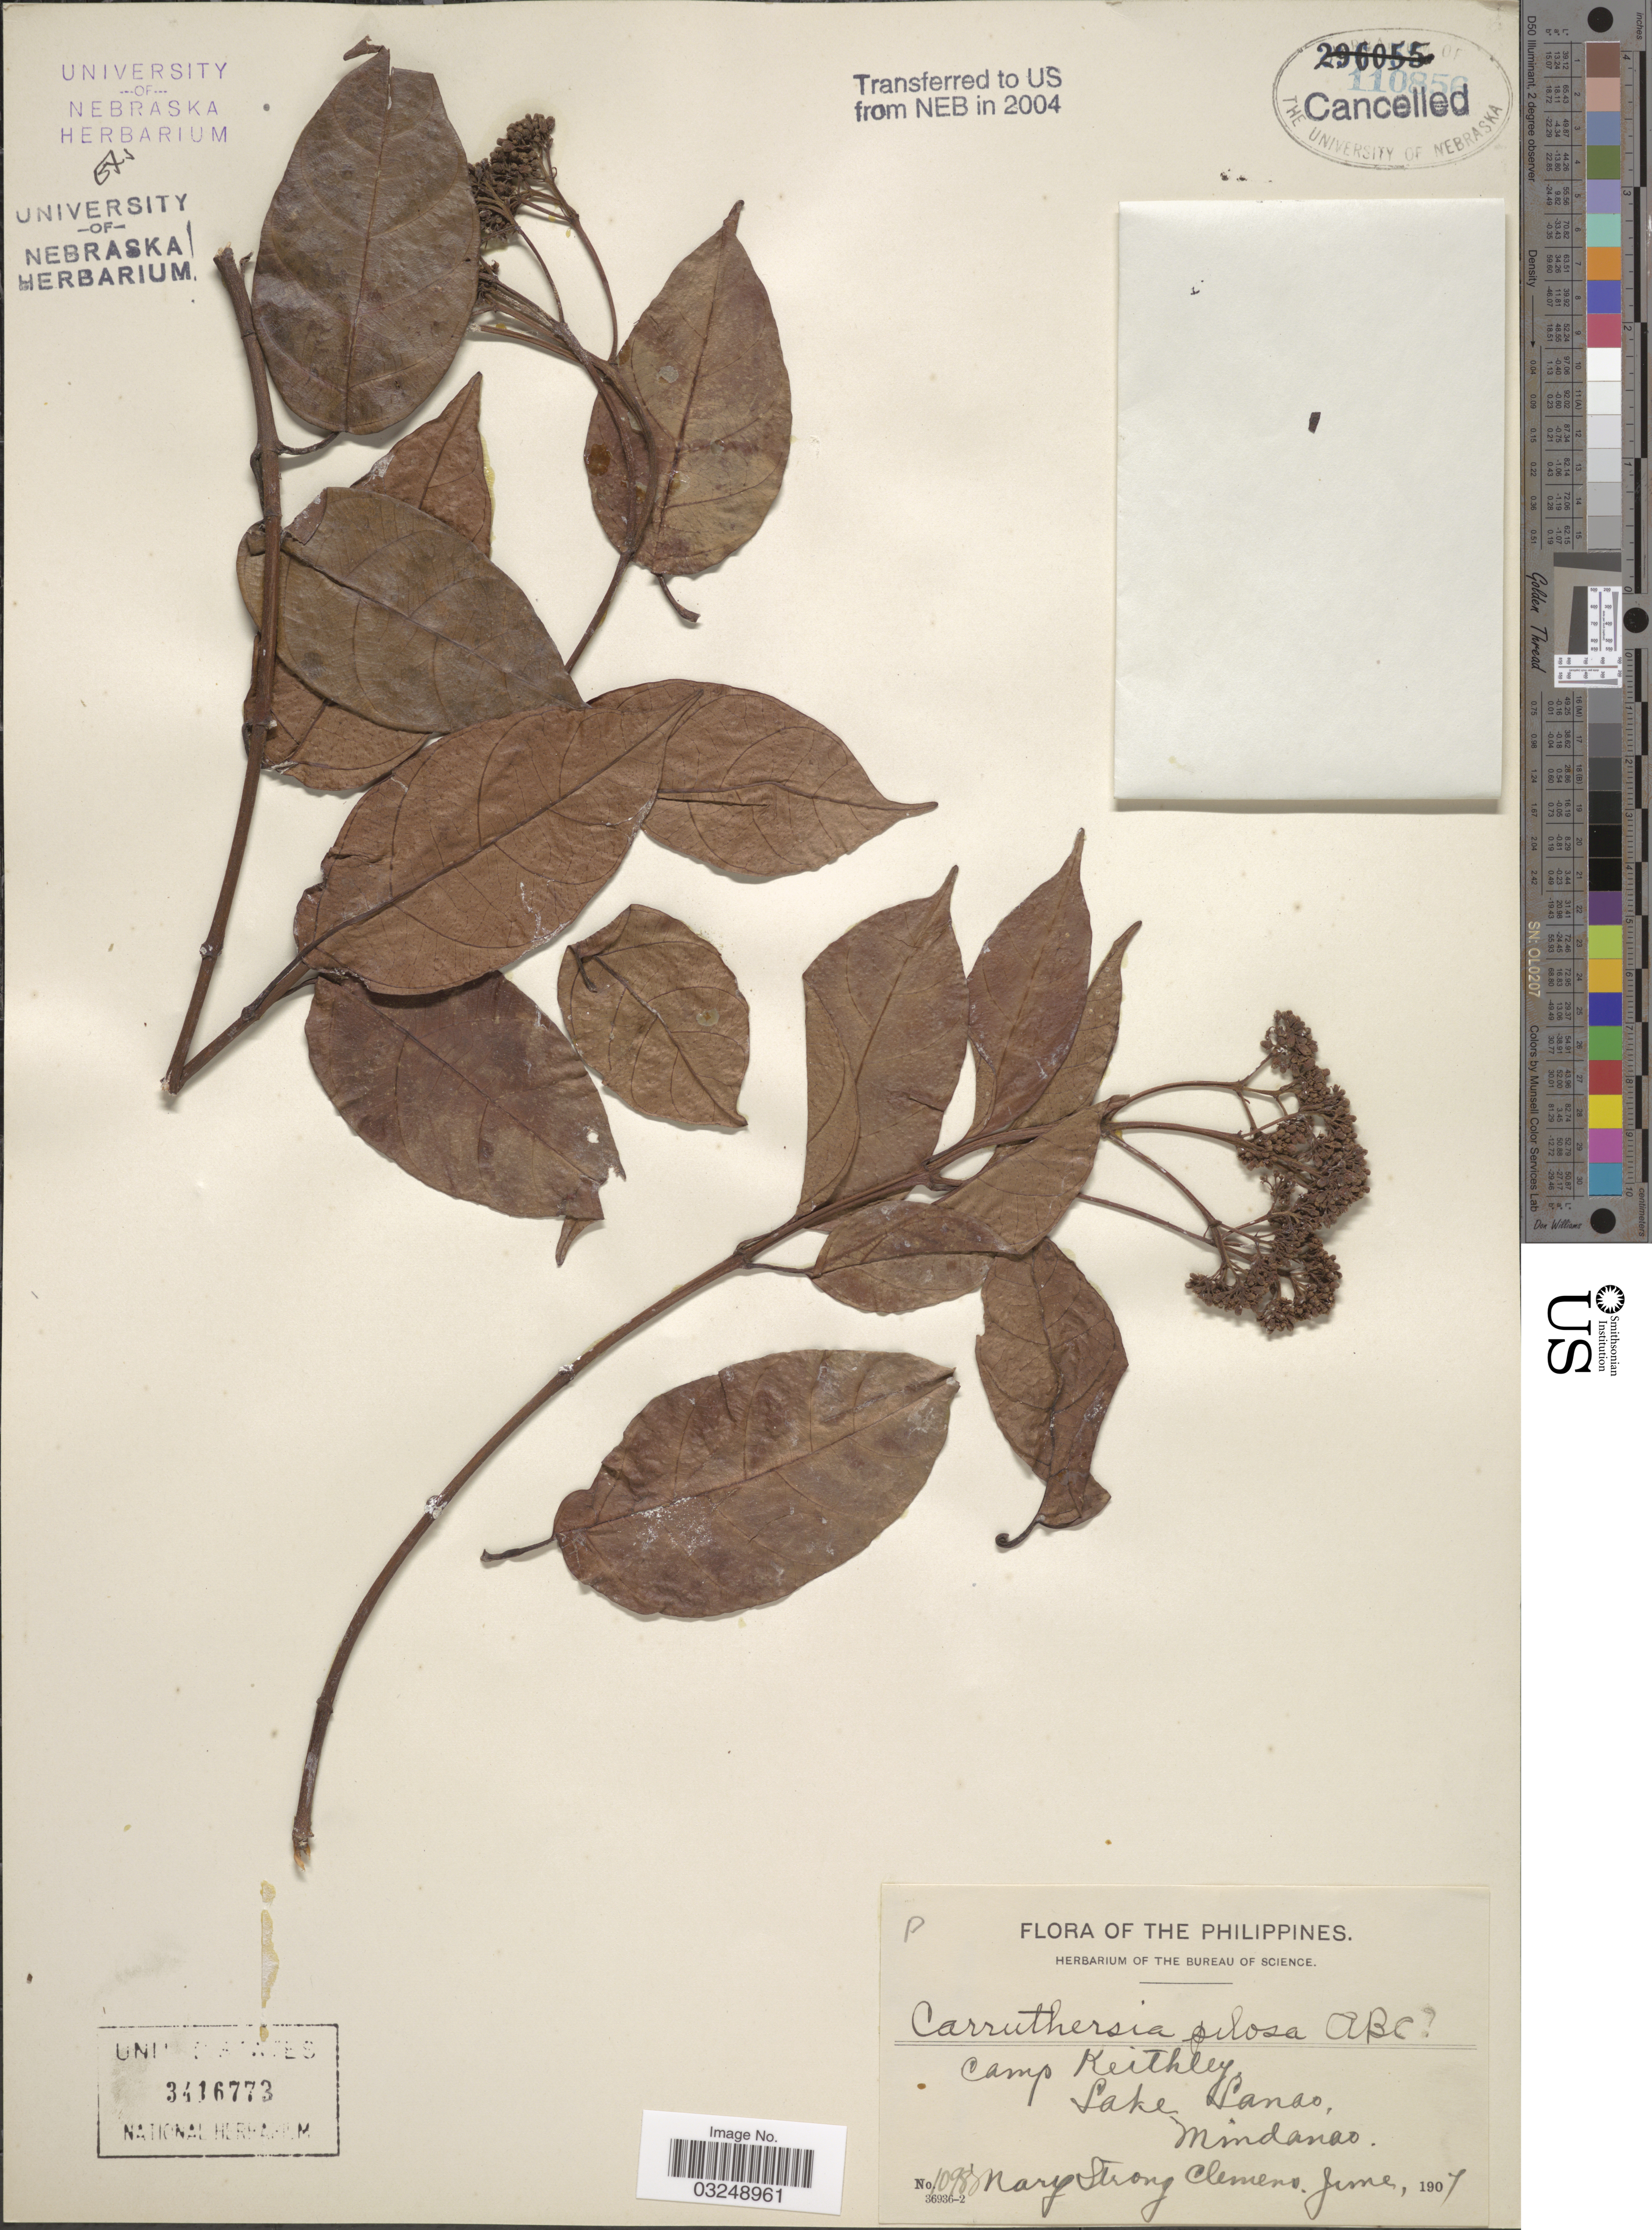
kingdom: Plantae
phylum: Tracheophyta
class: Magnoliopsida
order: Gentianales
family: Apocynaceae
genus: Carruthersia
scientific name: Carruthersia pilosa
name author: (DC.) Fern.-Vill.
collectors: M. S. Clemens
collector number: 10988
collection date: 1907-06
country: Philippines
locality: Camp Keithley, Lake Lanao, Mindanao.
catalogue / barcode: US 3416773